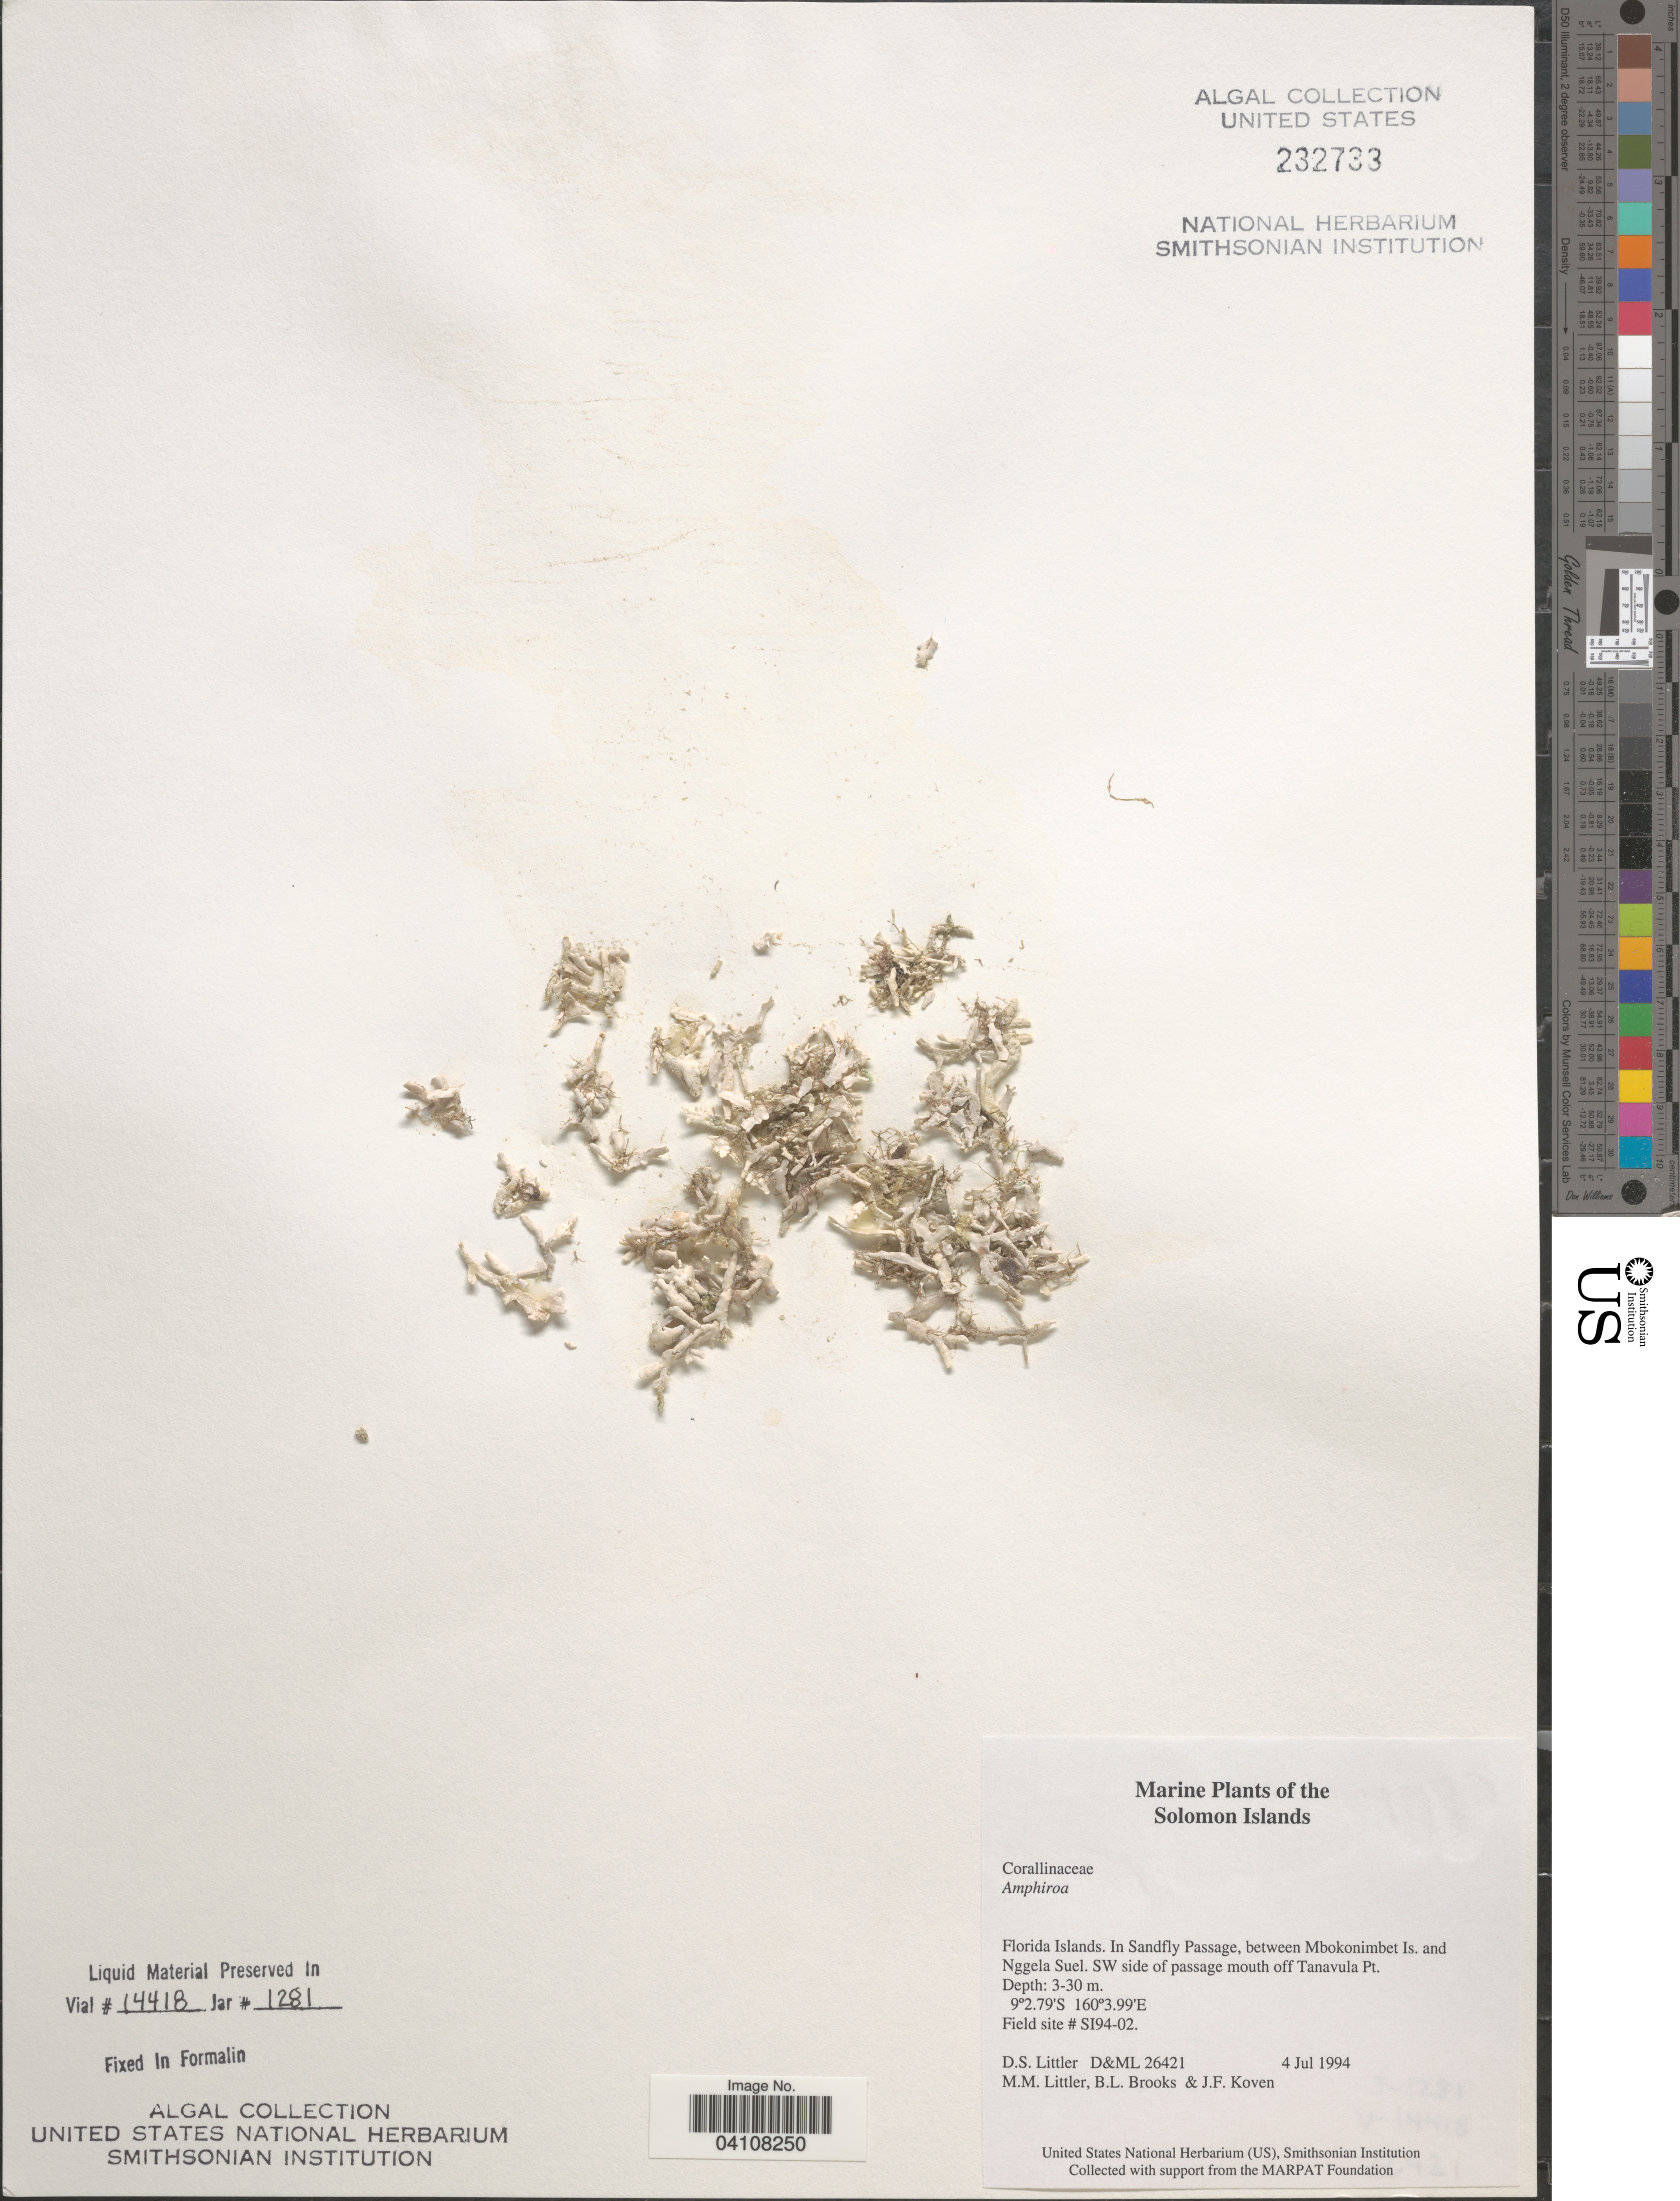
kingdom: Plantae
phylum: Rhodophyta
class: Florideophyceae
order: Corallinales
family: Lithophyllaceae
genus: Amphiroa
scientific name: Amphiroa sp.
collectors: D. S. Littler, B. Brooks & J. Koven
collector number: D&ML26421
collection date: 1994-07-04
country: Solomon Islands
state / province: Solomon Islands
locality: Florida Islands. In Sandfly Passage, between Mbokonimbet Is. and Nggela Suel. SW side of passage mouth off Tanavula Pt. Field site # SI94-02.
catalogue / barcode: US 232733